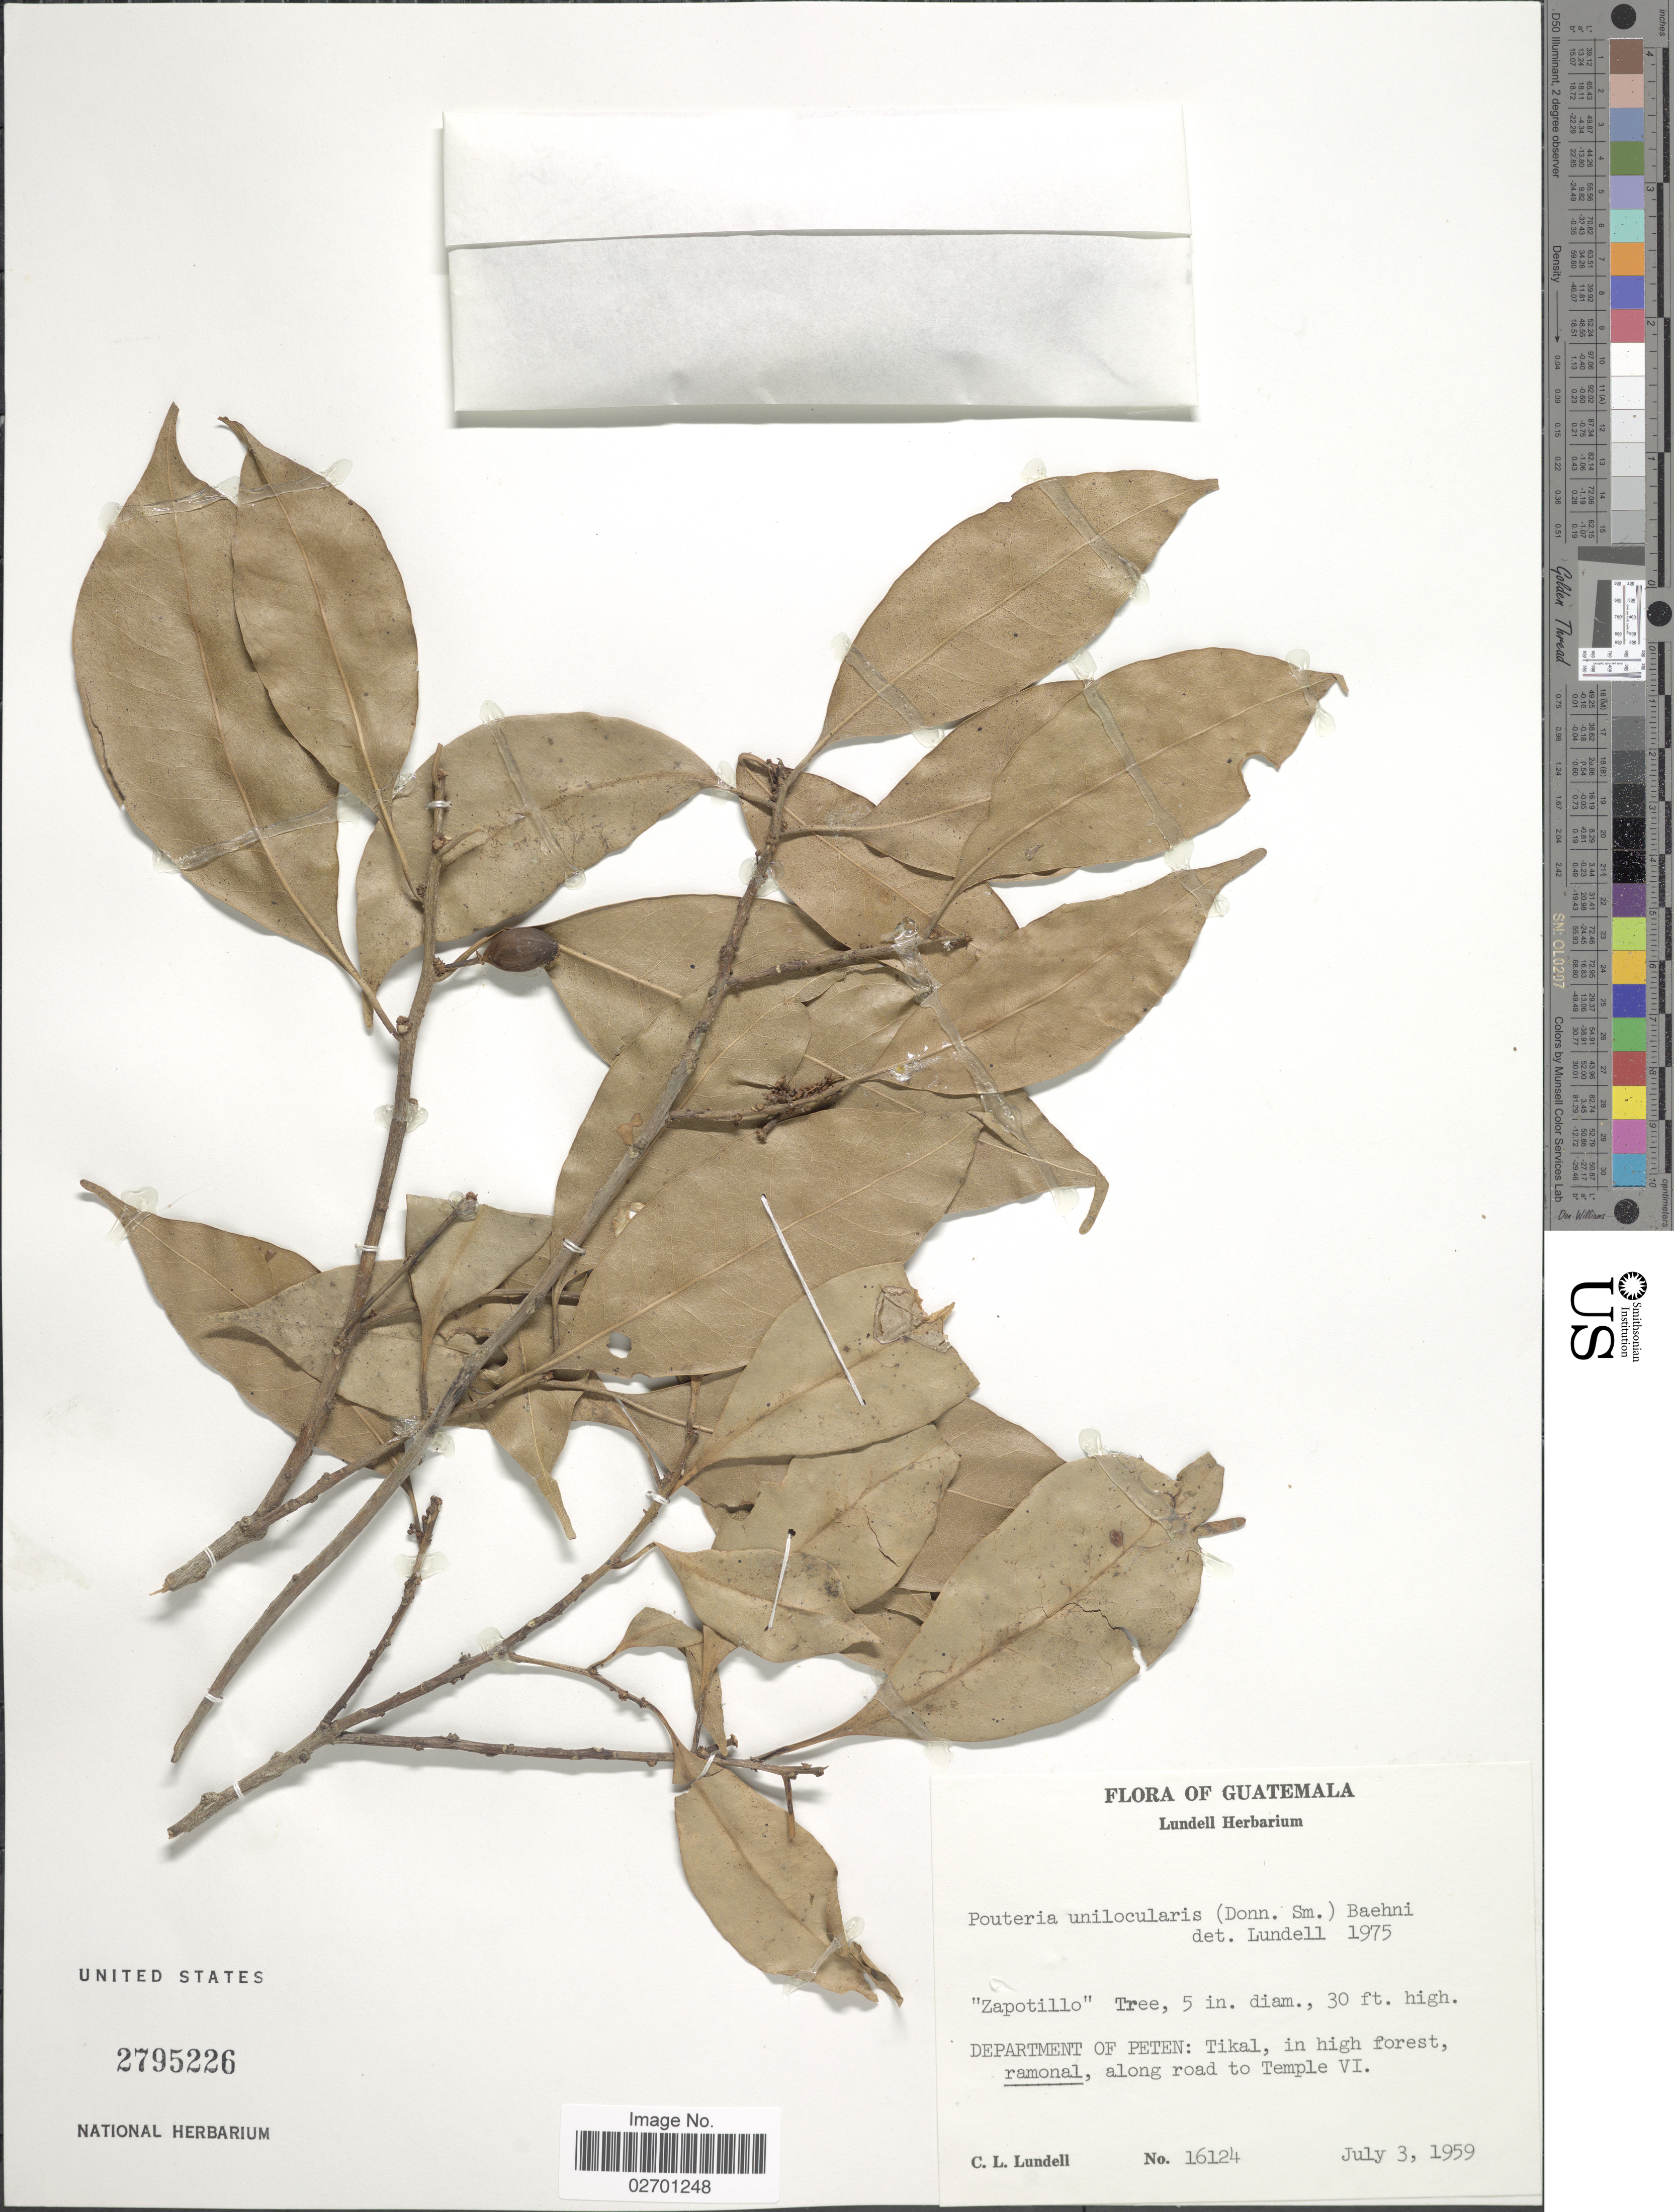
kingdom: Plantae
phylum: Tracheophyta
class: Magnoliopsida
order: Ericales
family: Sapotaceae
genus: Pouteria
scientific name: Pouteria reticulata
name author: (Engl.) Eyma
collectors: C. L. Lundell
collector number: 16124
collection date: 1959-07-03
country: Guatemala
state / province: El Petén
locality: Tikal, in high forest, along road to Temple VI.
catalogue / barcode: US 2795226